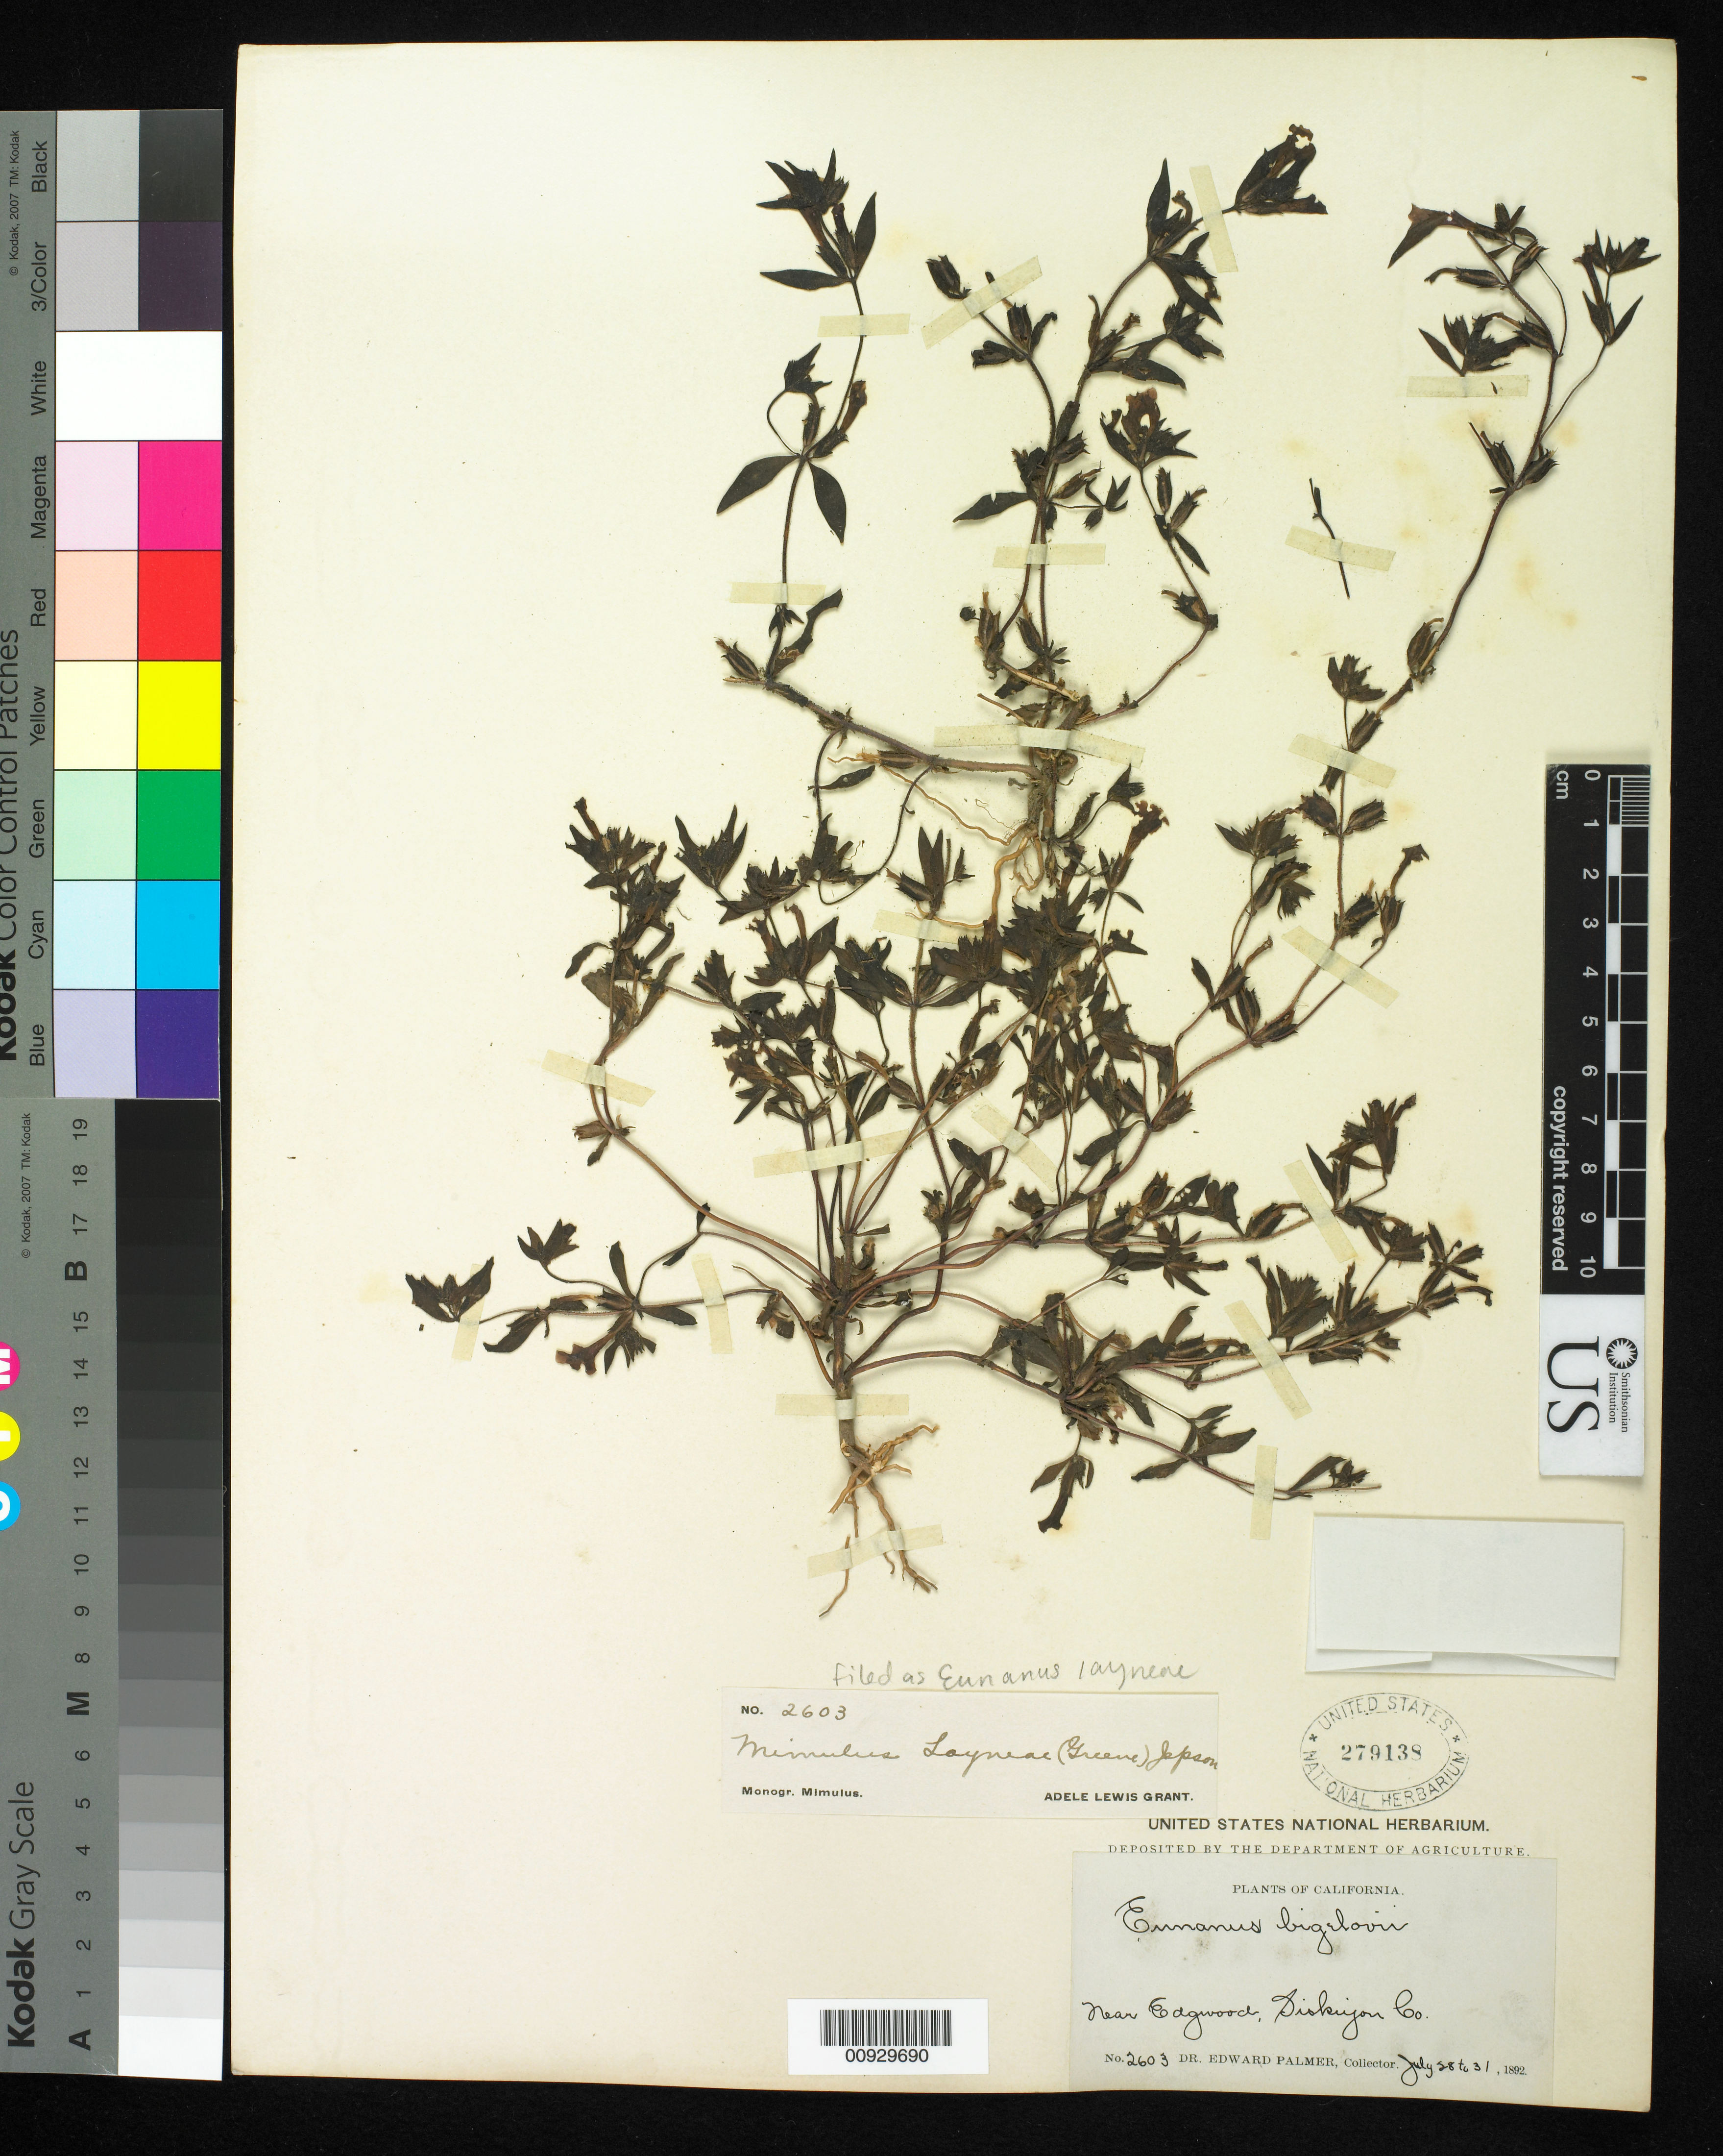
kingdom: Plantae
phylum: Tracheophyta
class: Magnoliopsida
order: Lamiales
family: Phrymaceae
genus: Eunanus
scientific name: Eunanus layneae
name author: Greene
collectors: E. Palmer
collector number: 2603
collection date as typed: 28 Jul 1892 to 31 Jul 1892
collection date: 1892-07-28/1892-07-31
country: United States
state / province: California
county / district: Siskiyou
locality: Near Edgwood.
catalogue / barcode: US 279138